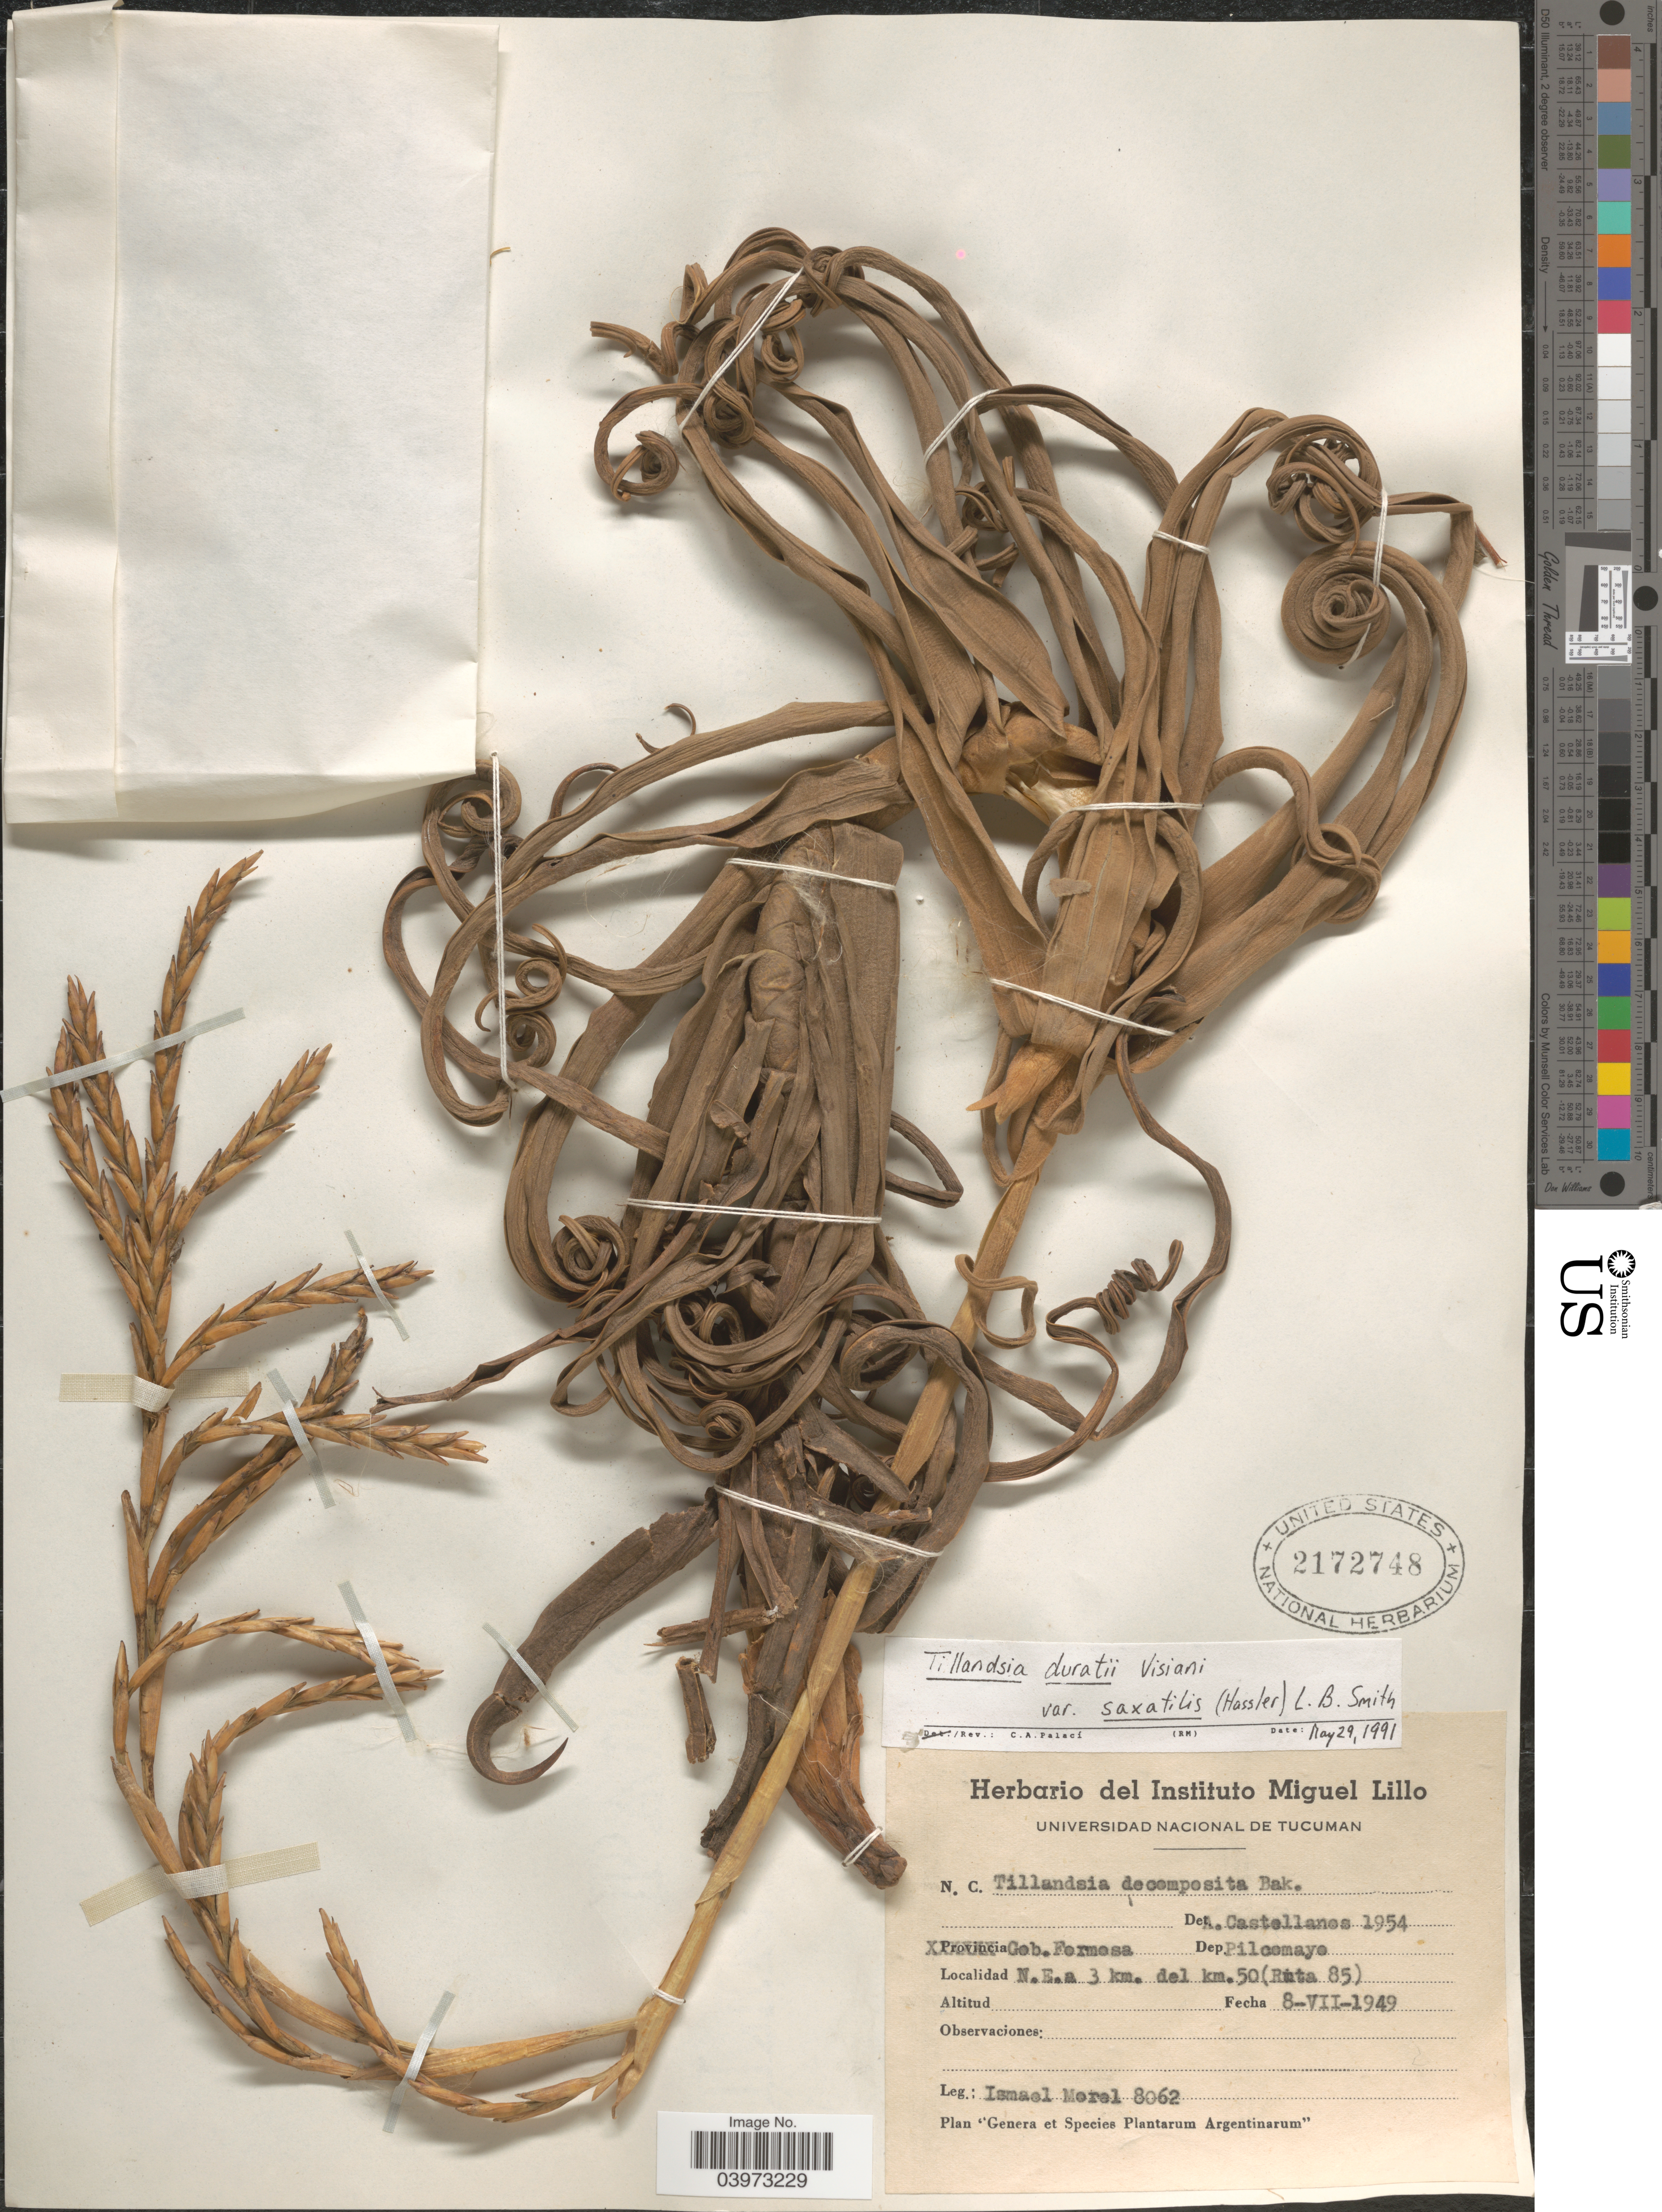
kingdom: Plantae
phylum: Tracheophyta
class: Liliopsida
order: Poales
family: Bromeliaceae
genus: Tillandsia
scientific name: Tillandsia duratii var. saxitilis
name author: (Hassl.) L.B. Sm.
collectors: I. Morel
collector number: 8062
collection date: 1949-07-08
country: Argentina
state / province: Formosa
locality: Gob.Formosa. Dep.Pilcomayo. N.E.a 3 km. del km.50(Ruta 85).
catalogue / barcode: US 2172748